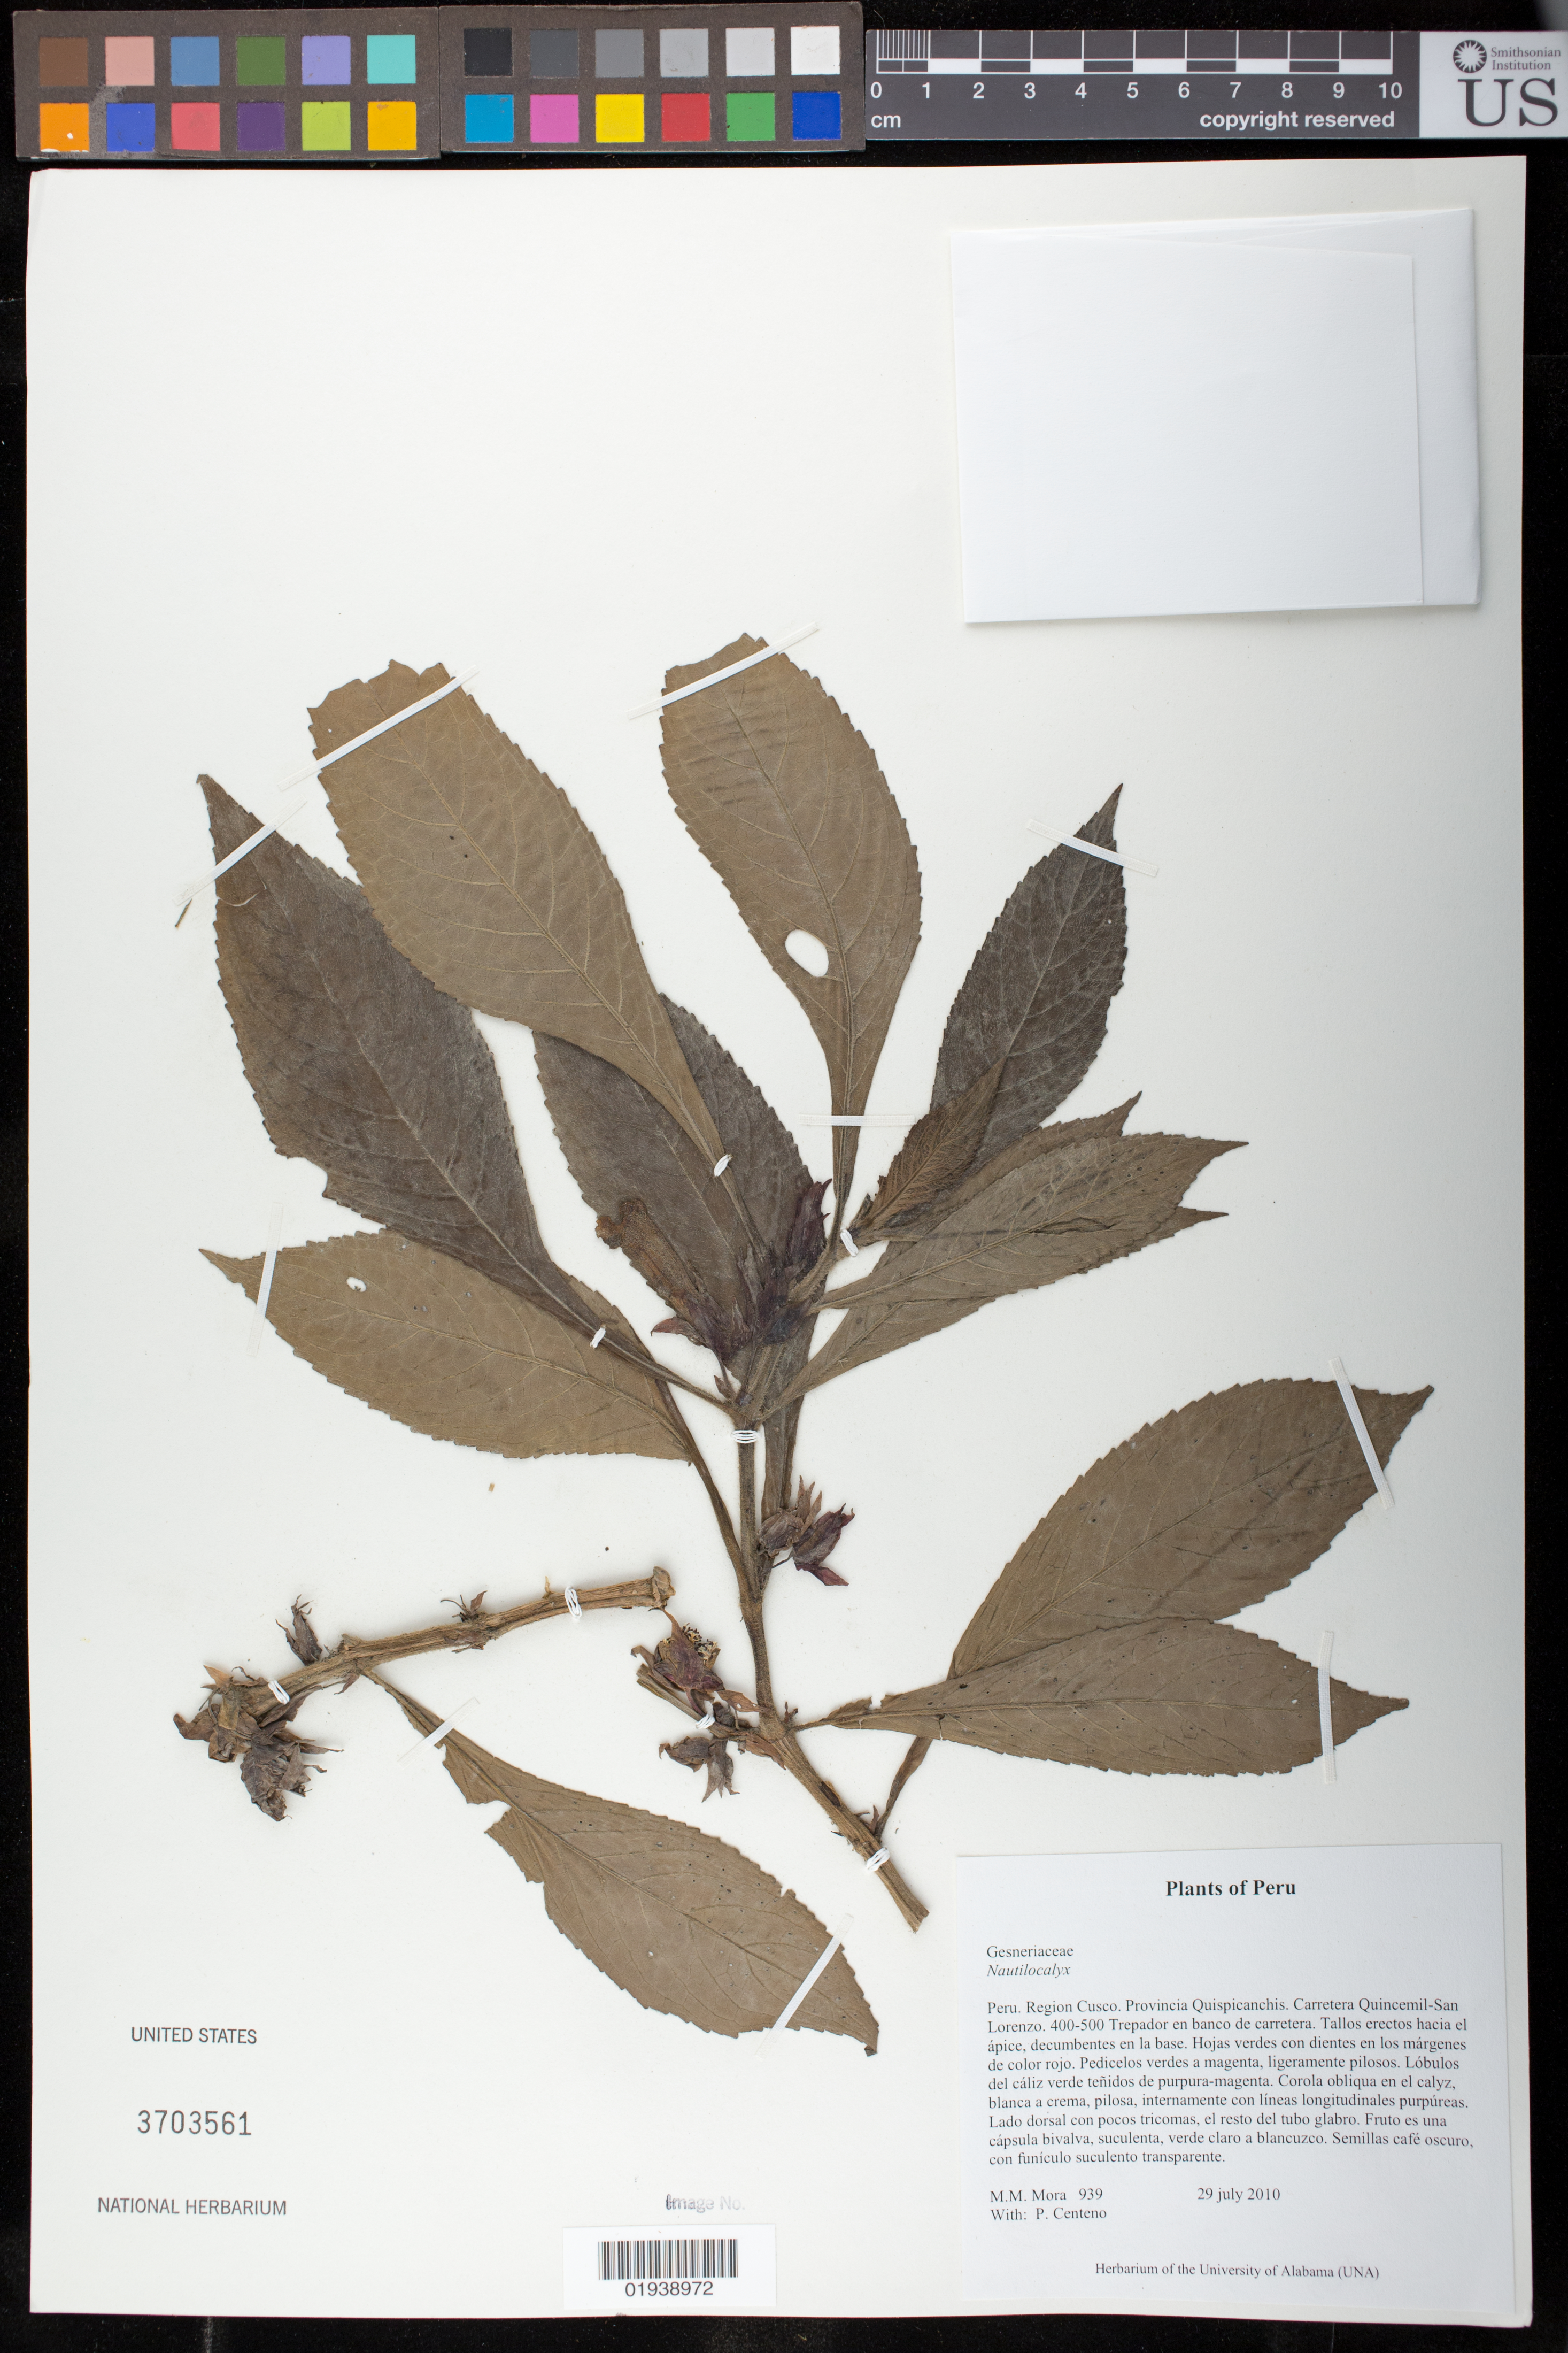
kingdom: Plantae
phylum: Tracheophyta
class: Magnoliopsida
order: Lamiales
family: Gesneriaceae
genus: Nautilocalyx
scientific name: Nautilocalyx sp.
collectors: M. M. Mora & P. Centeno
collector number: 939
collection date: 2010-07-29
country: Peru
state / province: Cusco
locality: Provinica Quispicanchis. Carretera Quincemil-San Lorenzo.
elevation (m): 400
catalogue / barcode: US 3703561